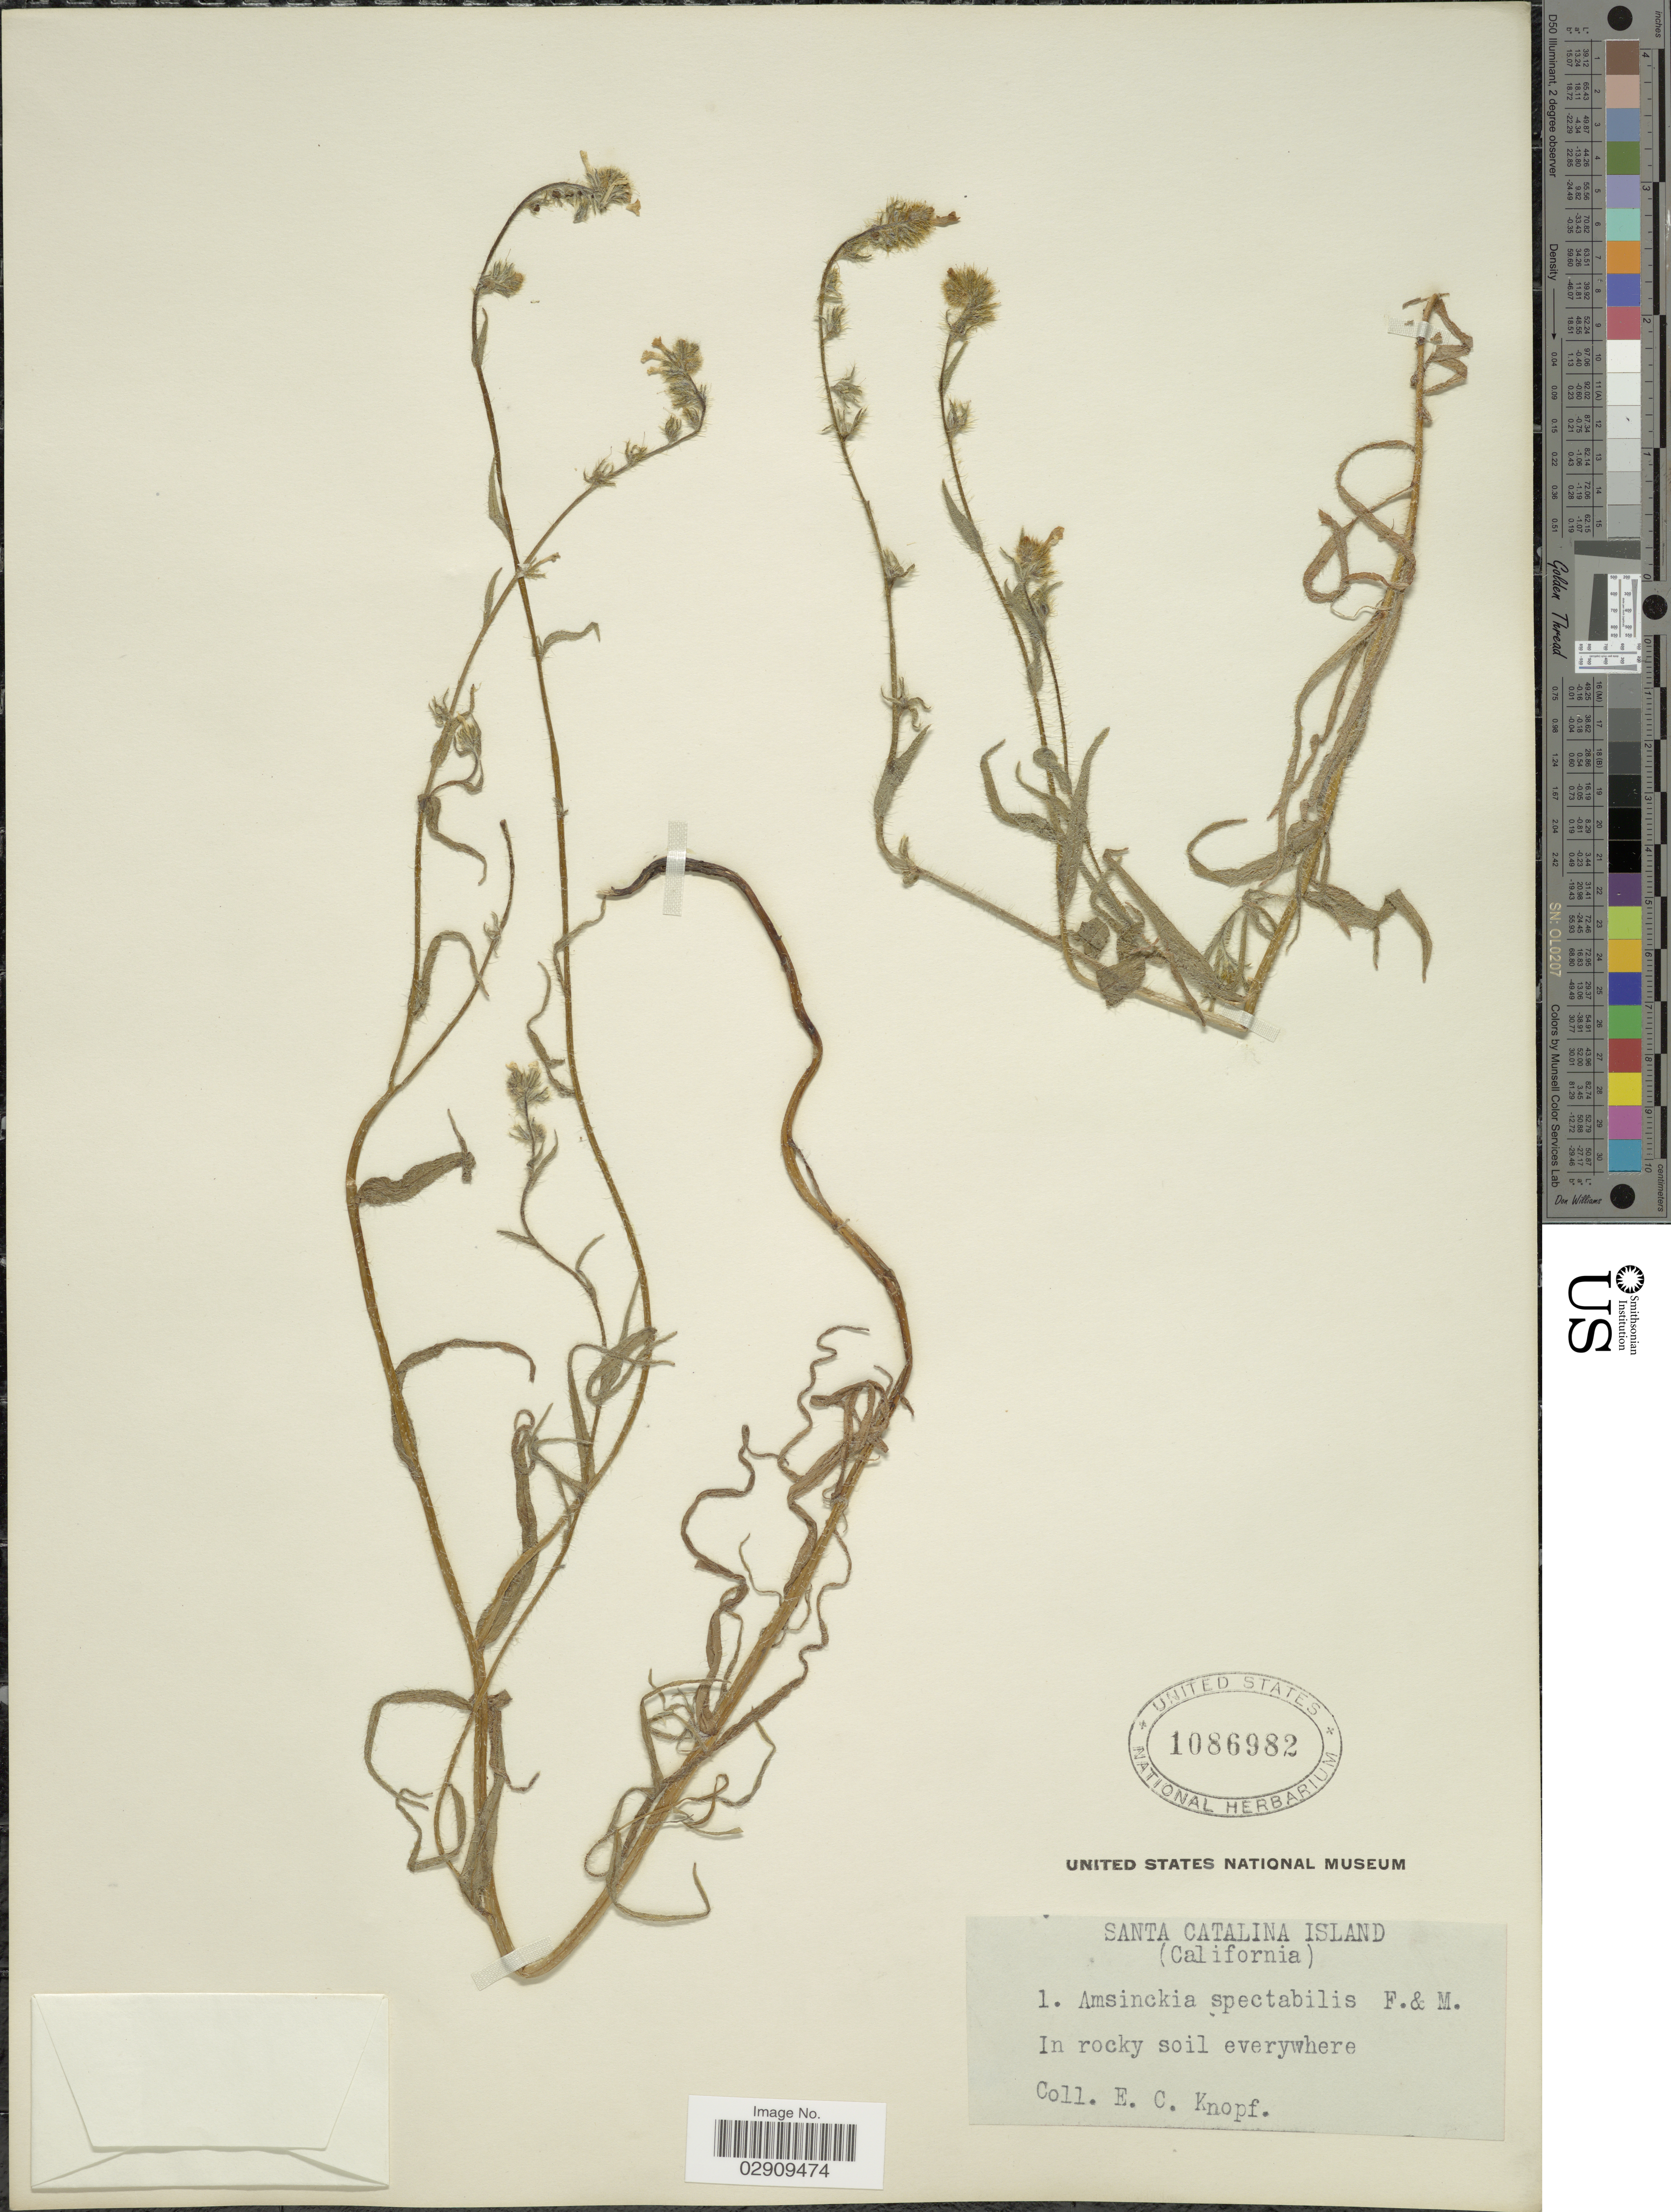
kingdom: Plantae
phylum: Tracheophyta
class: Magnoliopsida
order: Boraginales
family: Boraginaceae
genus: Amsinckia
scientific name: Amsinckia spectabilis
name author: Fisch. & C.A. Mey.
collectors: E. Knopf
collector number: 1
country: United States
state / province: California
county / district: Los Angeles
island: Santa Catalina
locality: Santa Catalina Island. In rocky soil everywhere.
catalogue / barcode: US 1086982